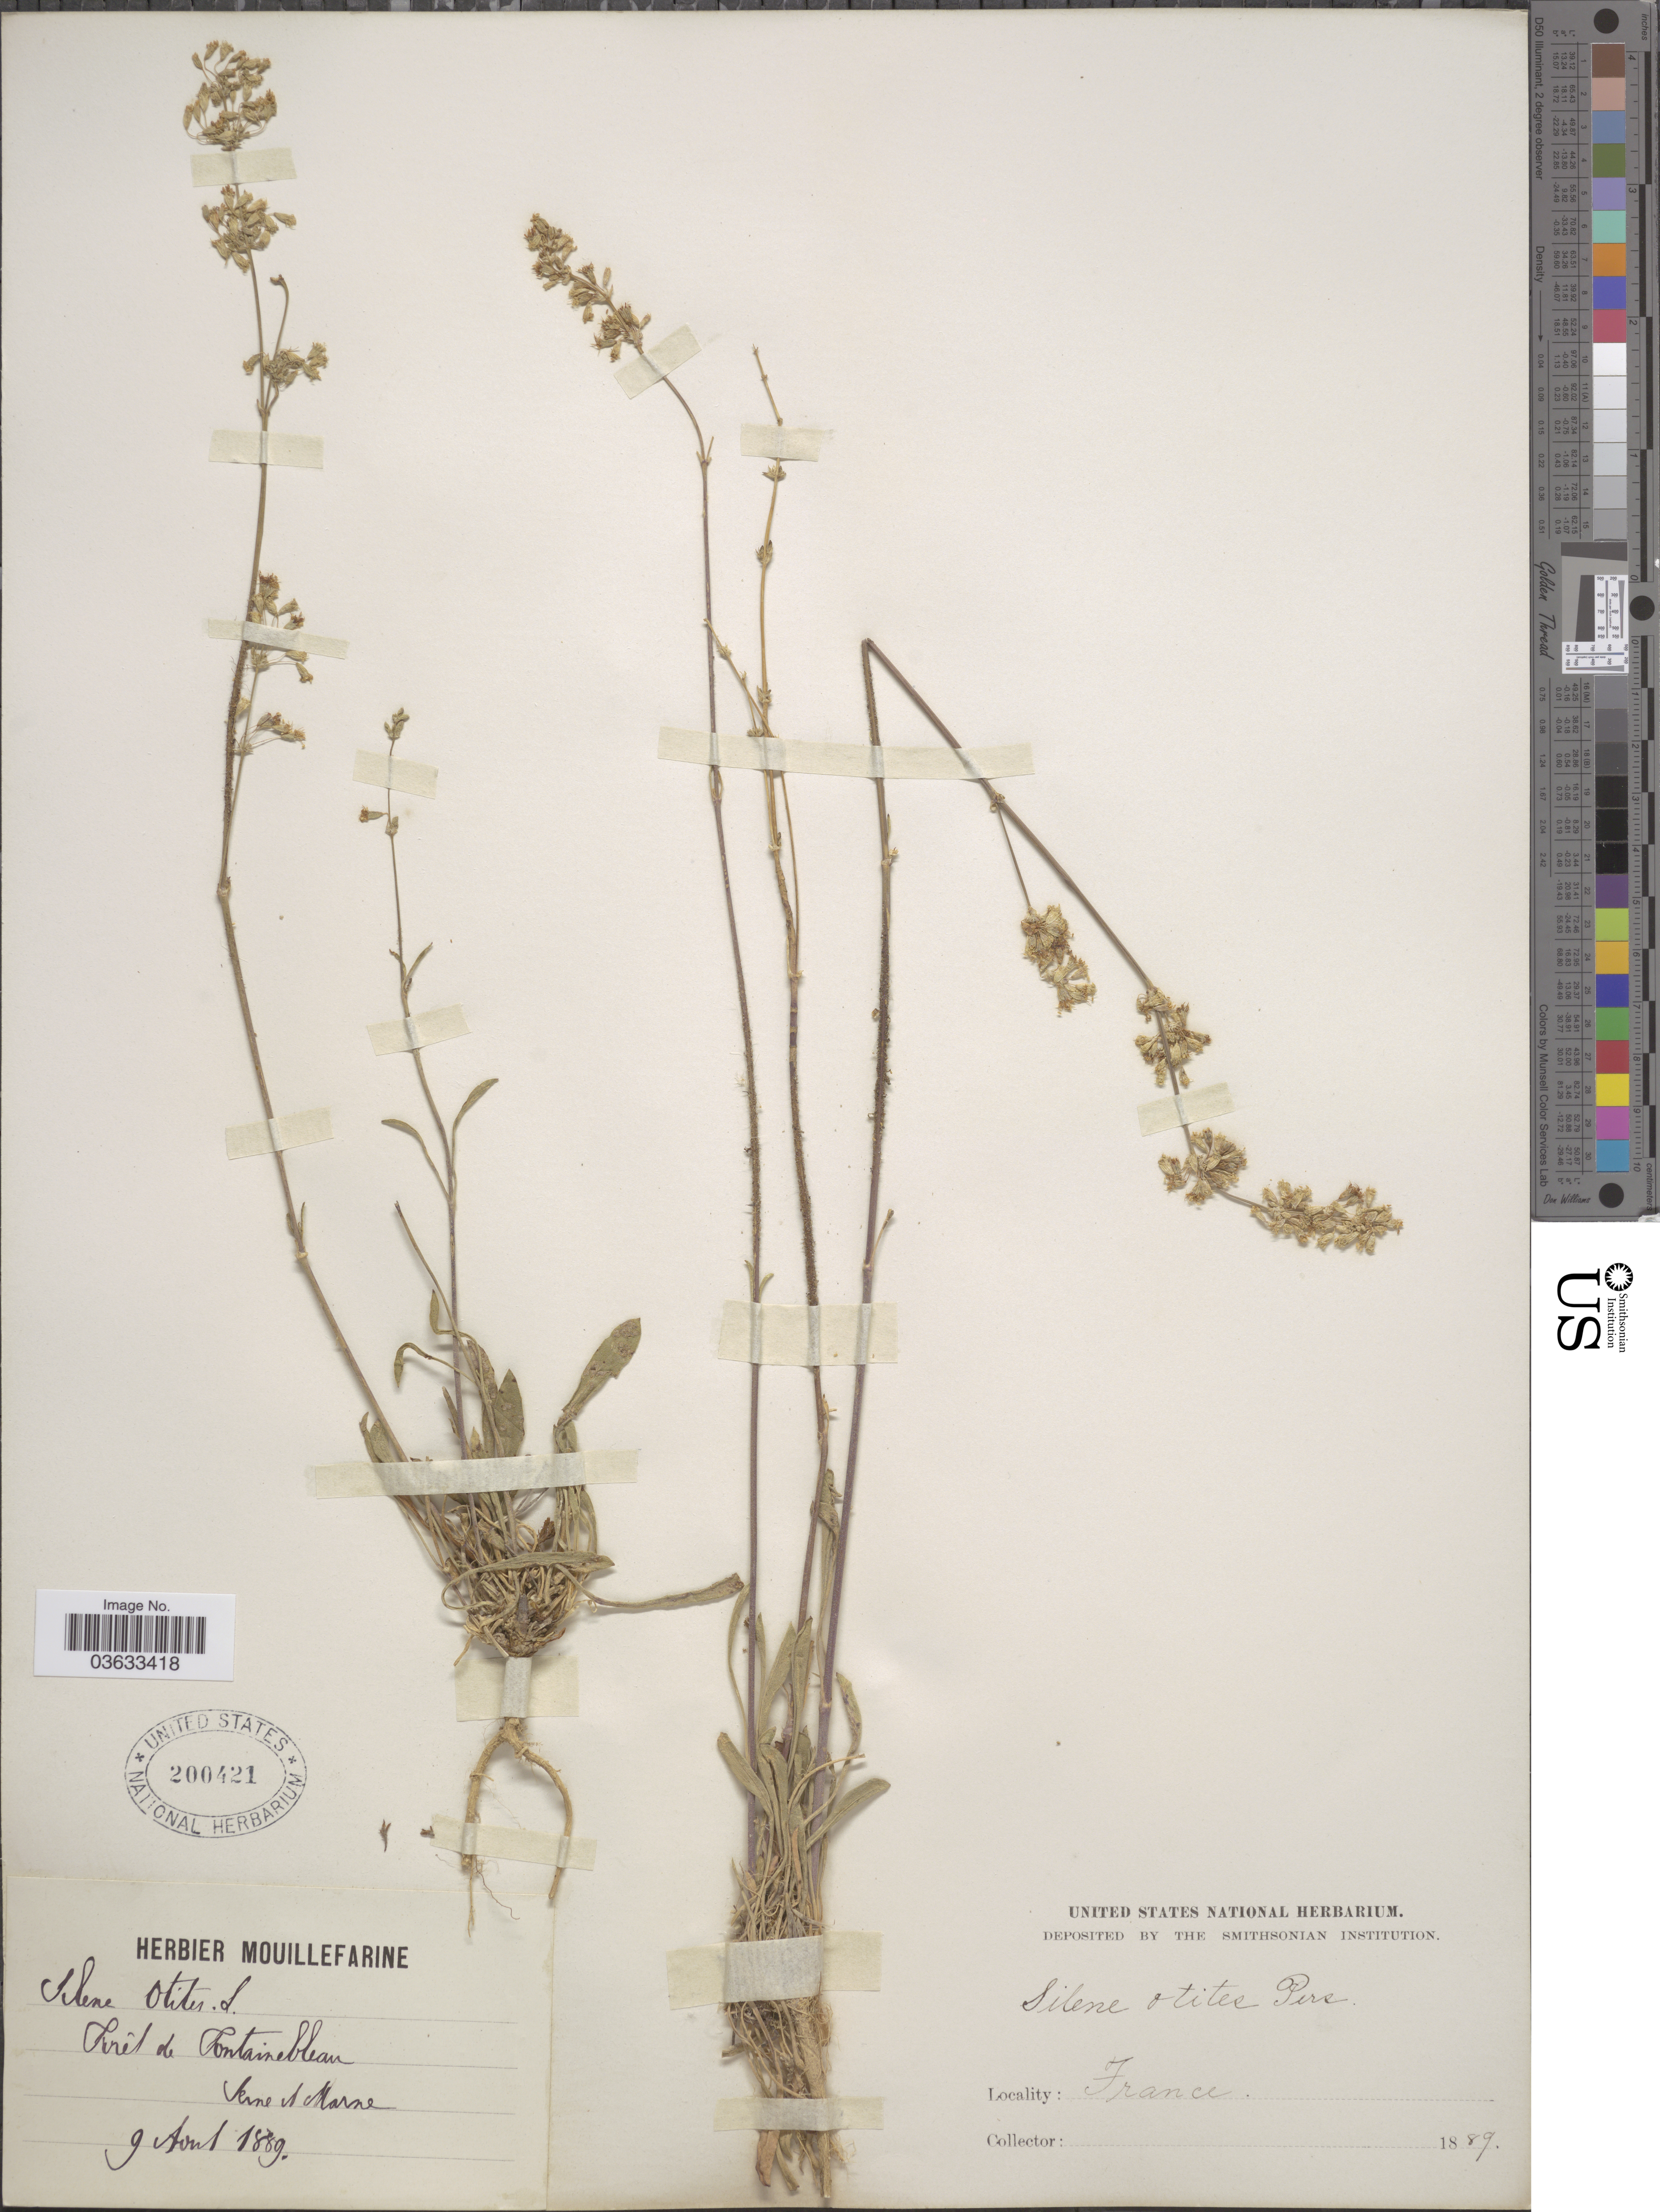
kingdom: Plantae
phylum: Tracheophyta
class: Magnoliopsida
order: Caryophyllales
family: Caryophyllaceae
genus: Silene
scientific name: Silene otites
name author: (L.) Wibel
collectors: ex herb. Mouillefarine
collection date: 1889-08-09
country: France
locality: Forét de Fontainebleau Seine a Marne.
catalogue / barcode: US 200421